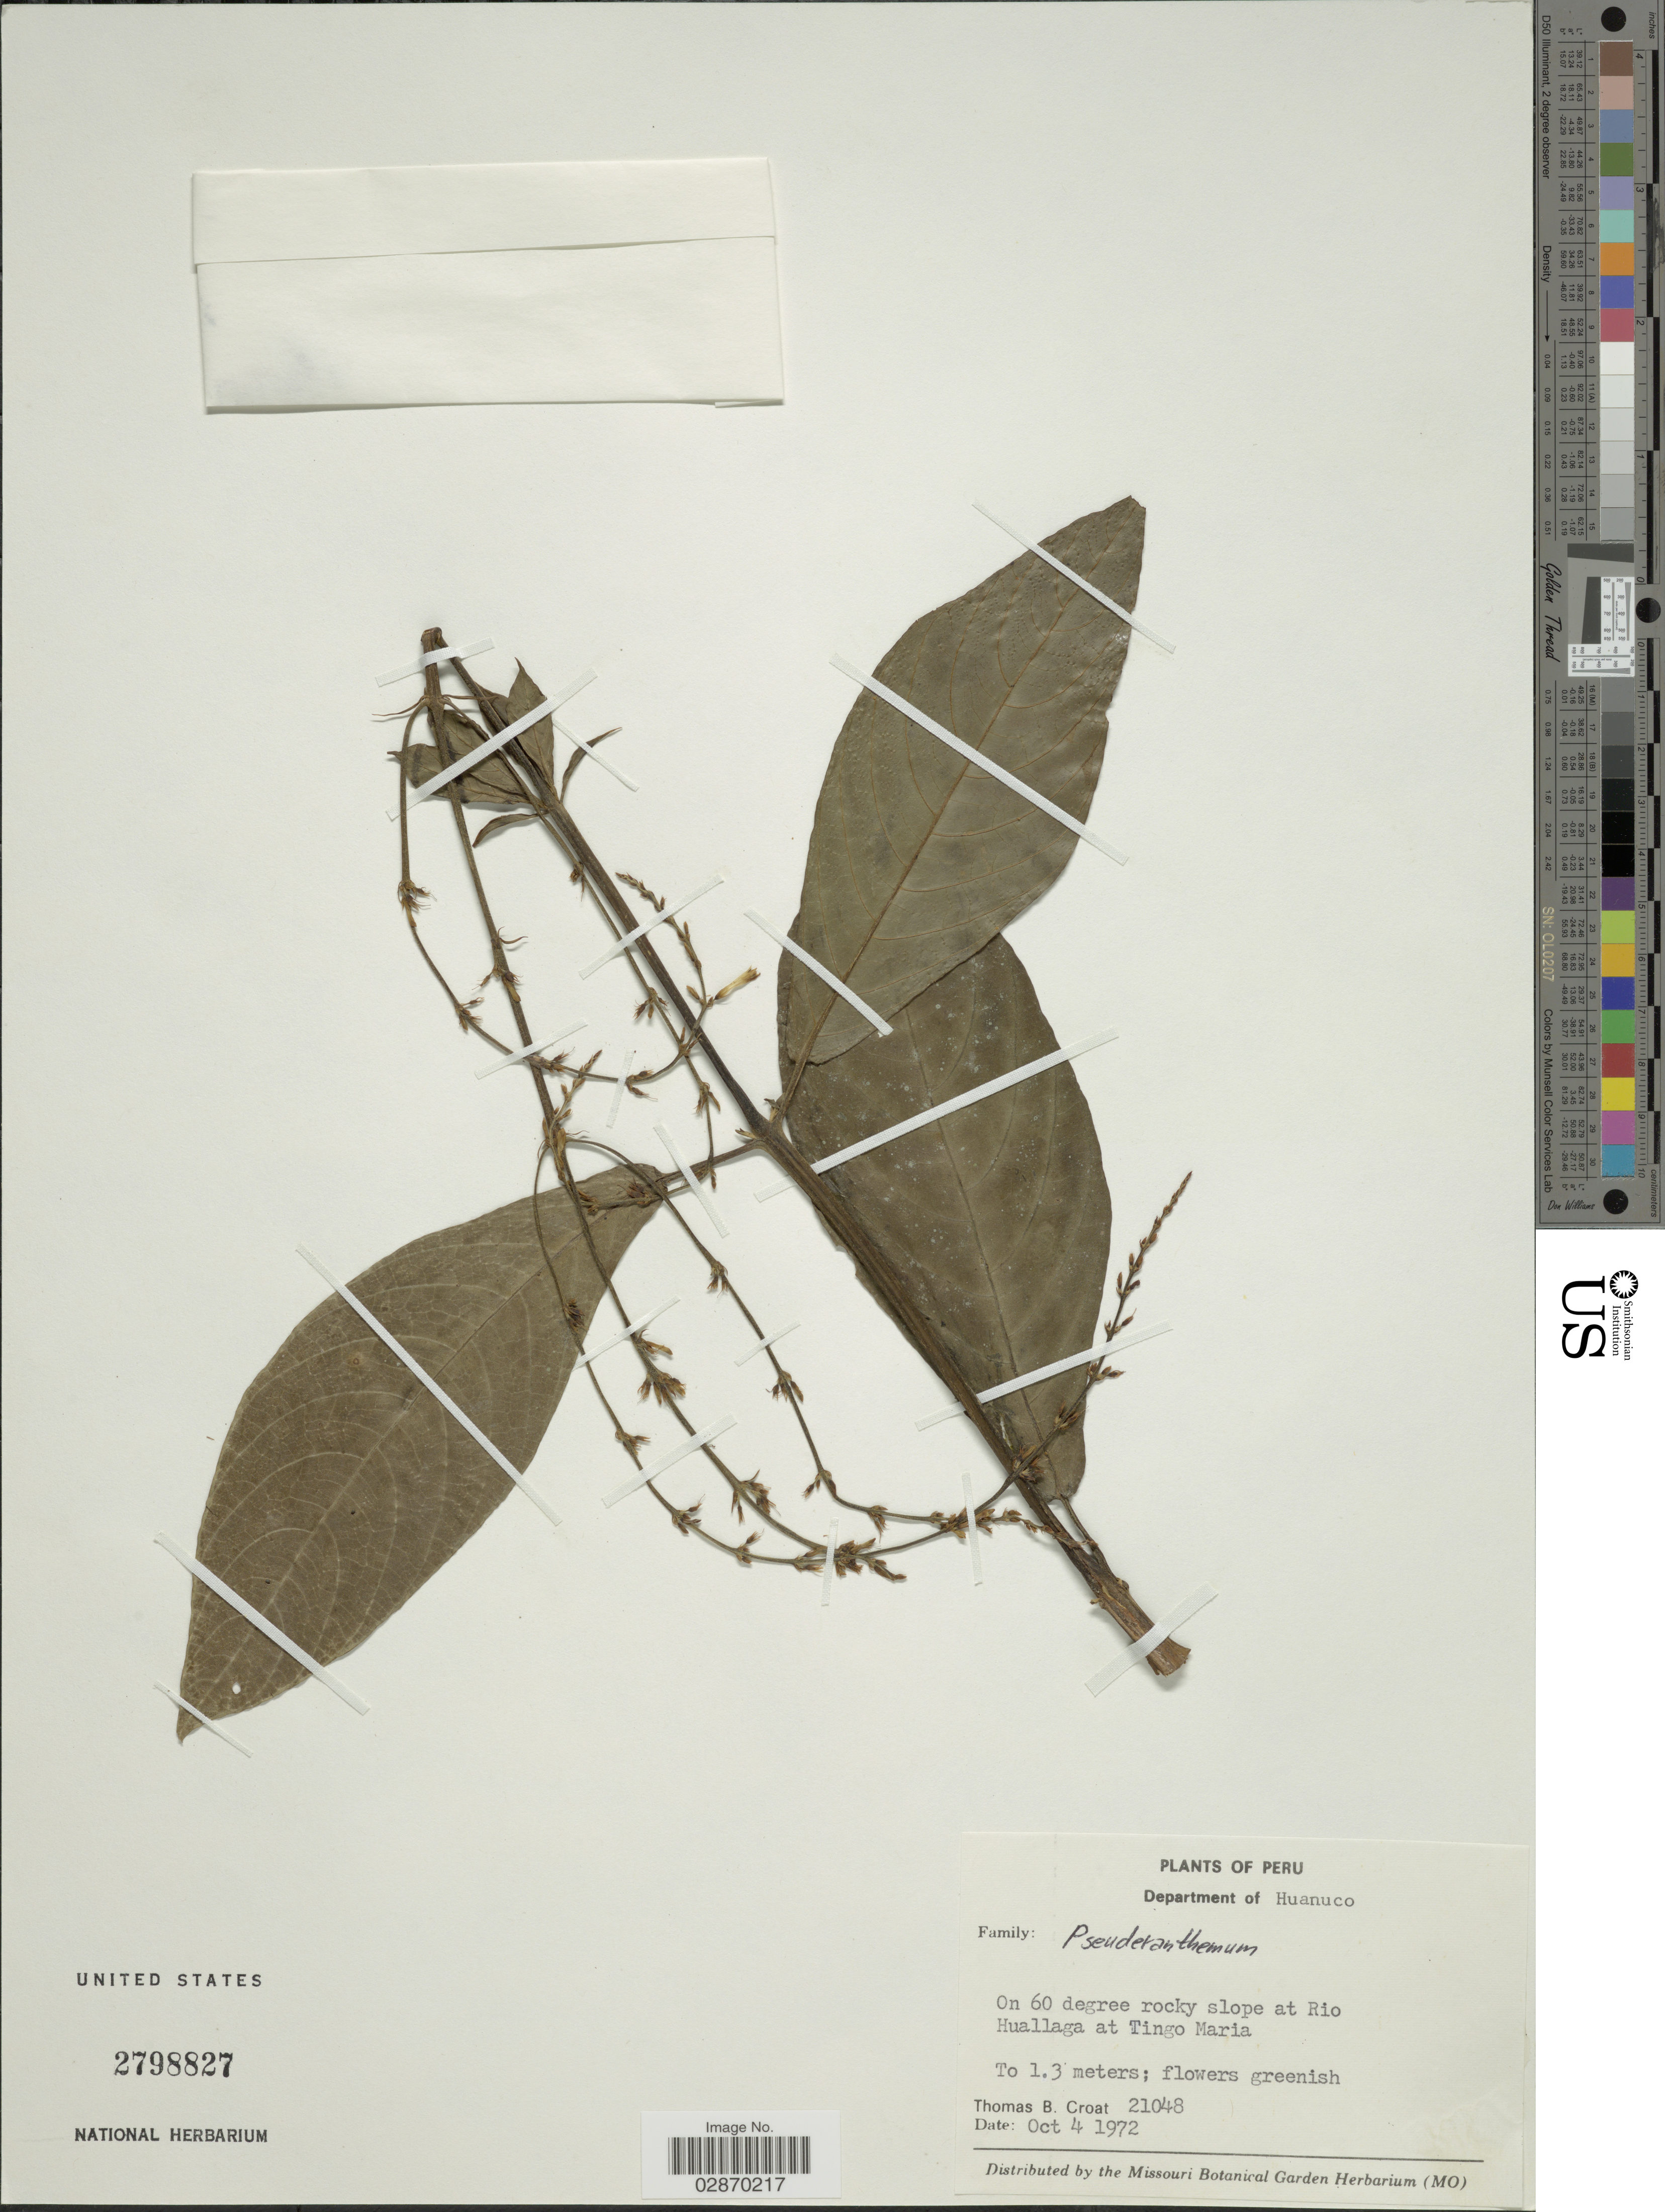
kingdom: Plantae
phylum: Tracheophyta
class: Magnoliopsida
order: Lamiales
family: Acanthaceae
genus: Pseuderanthemum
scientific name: Pseuderanthemum sp.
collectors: T. B. Croat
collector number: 21048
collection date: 1972-10-04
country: Peru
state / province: Huánuco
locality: Department of Huanuco. On 60 degree rocky slope at Rio Huallaga at Tingo Maria.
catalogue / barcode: US 2798827